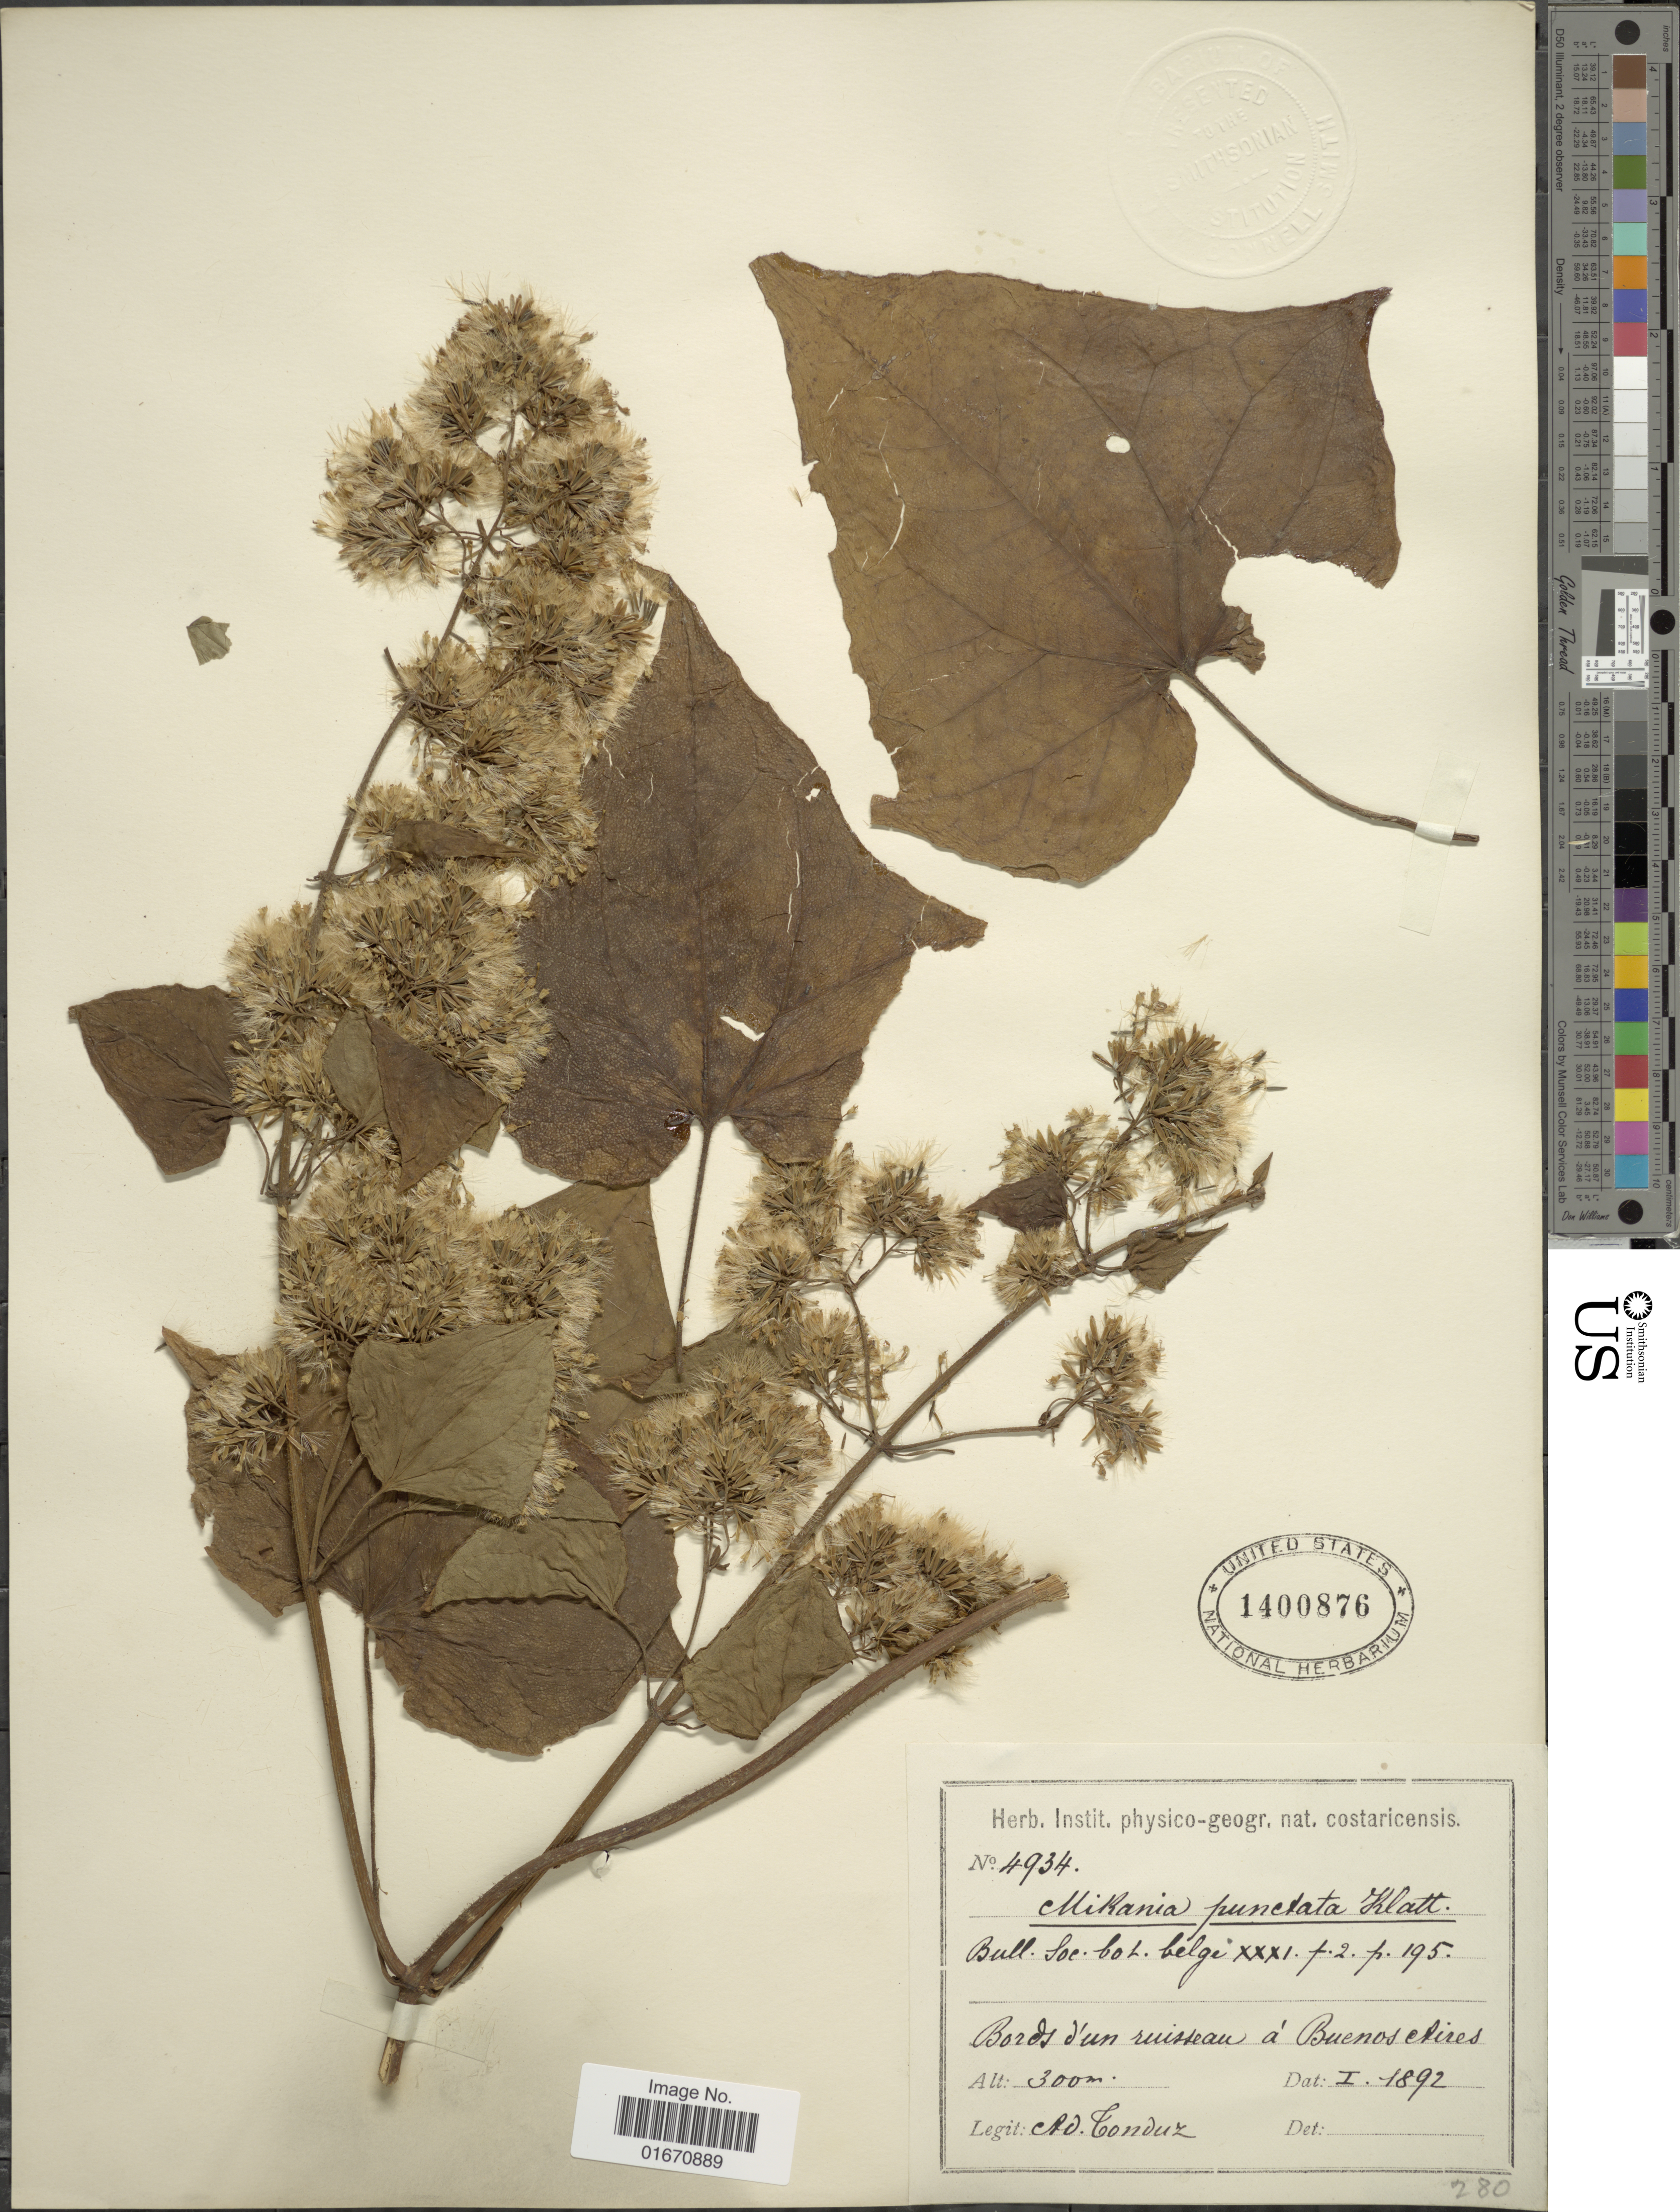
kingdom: Plantae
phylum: Tracheophyta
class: Magnoliopsida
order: Asterales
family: Asteraceae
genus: Mikania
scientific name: Mikania vitifolia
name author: DC.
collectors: A. Tonduz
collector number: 4934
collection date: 1892-01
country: Costa Rica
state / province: Puntarenas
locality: Bords d'un ruisseau a Buenos Aires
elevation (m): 300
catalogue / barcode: US 1400876